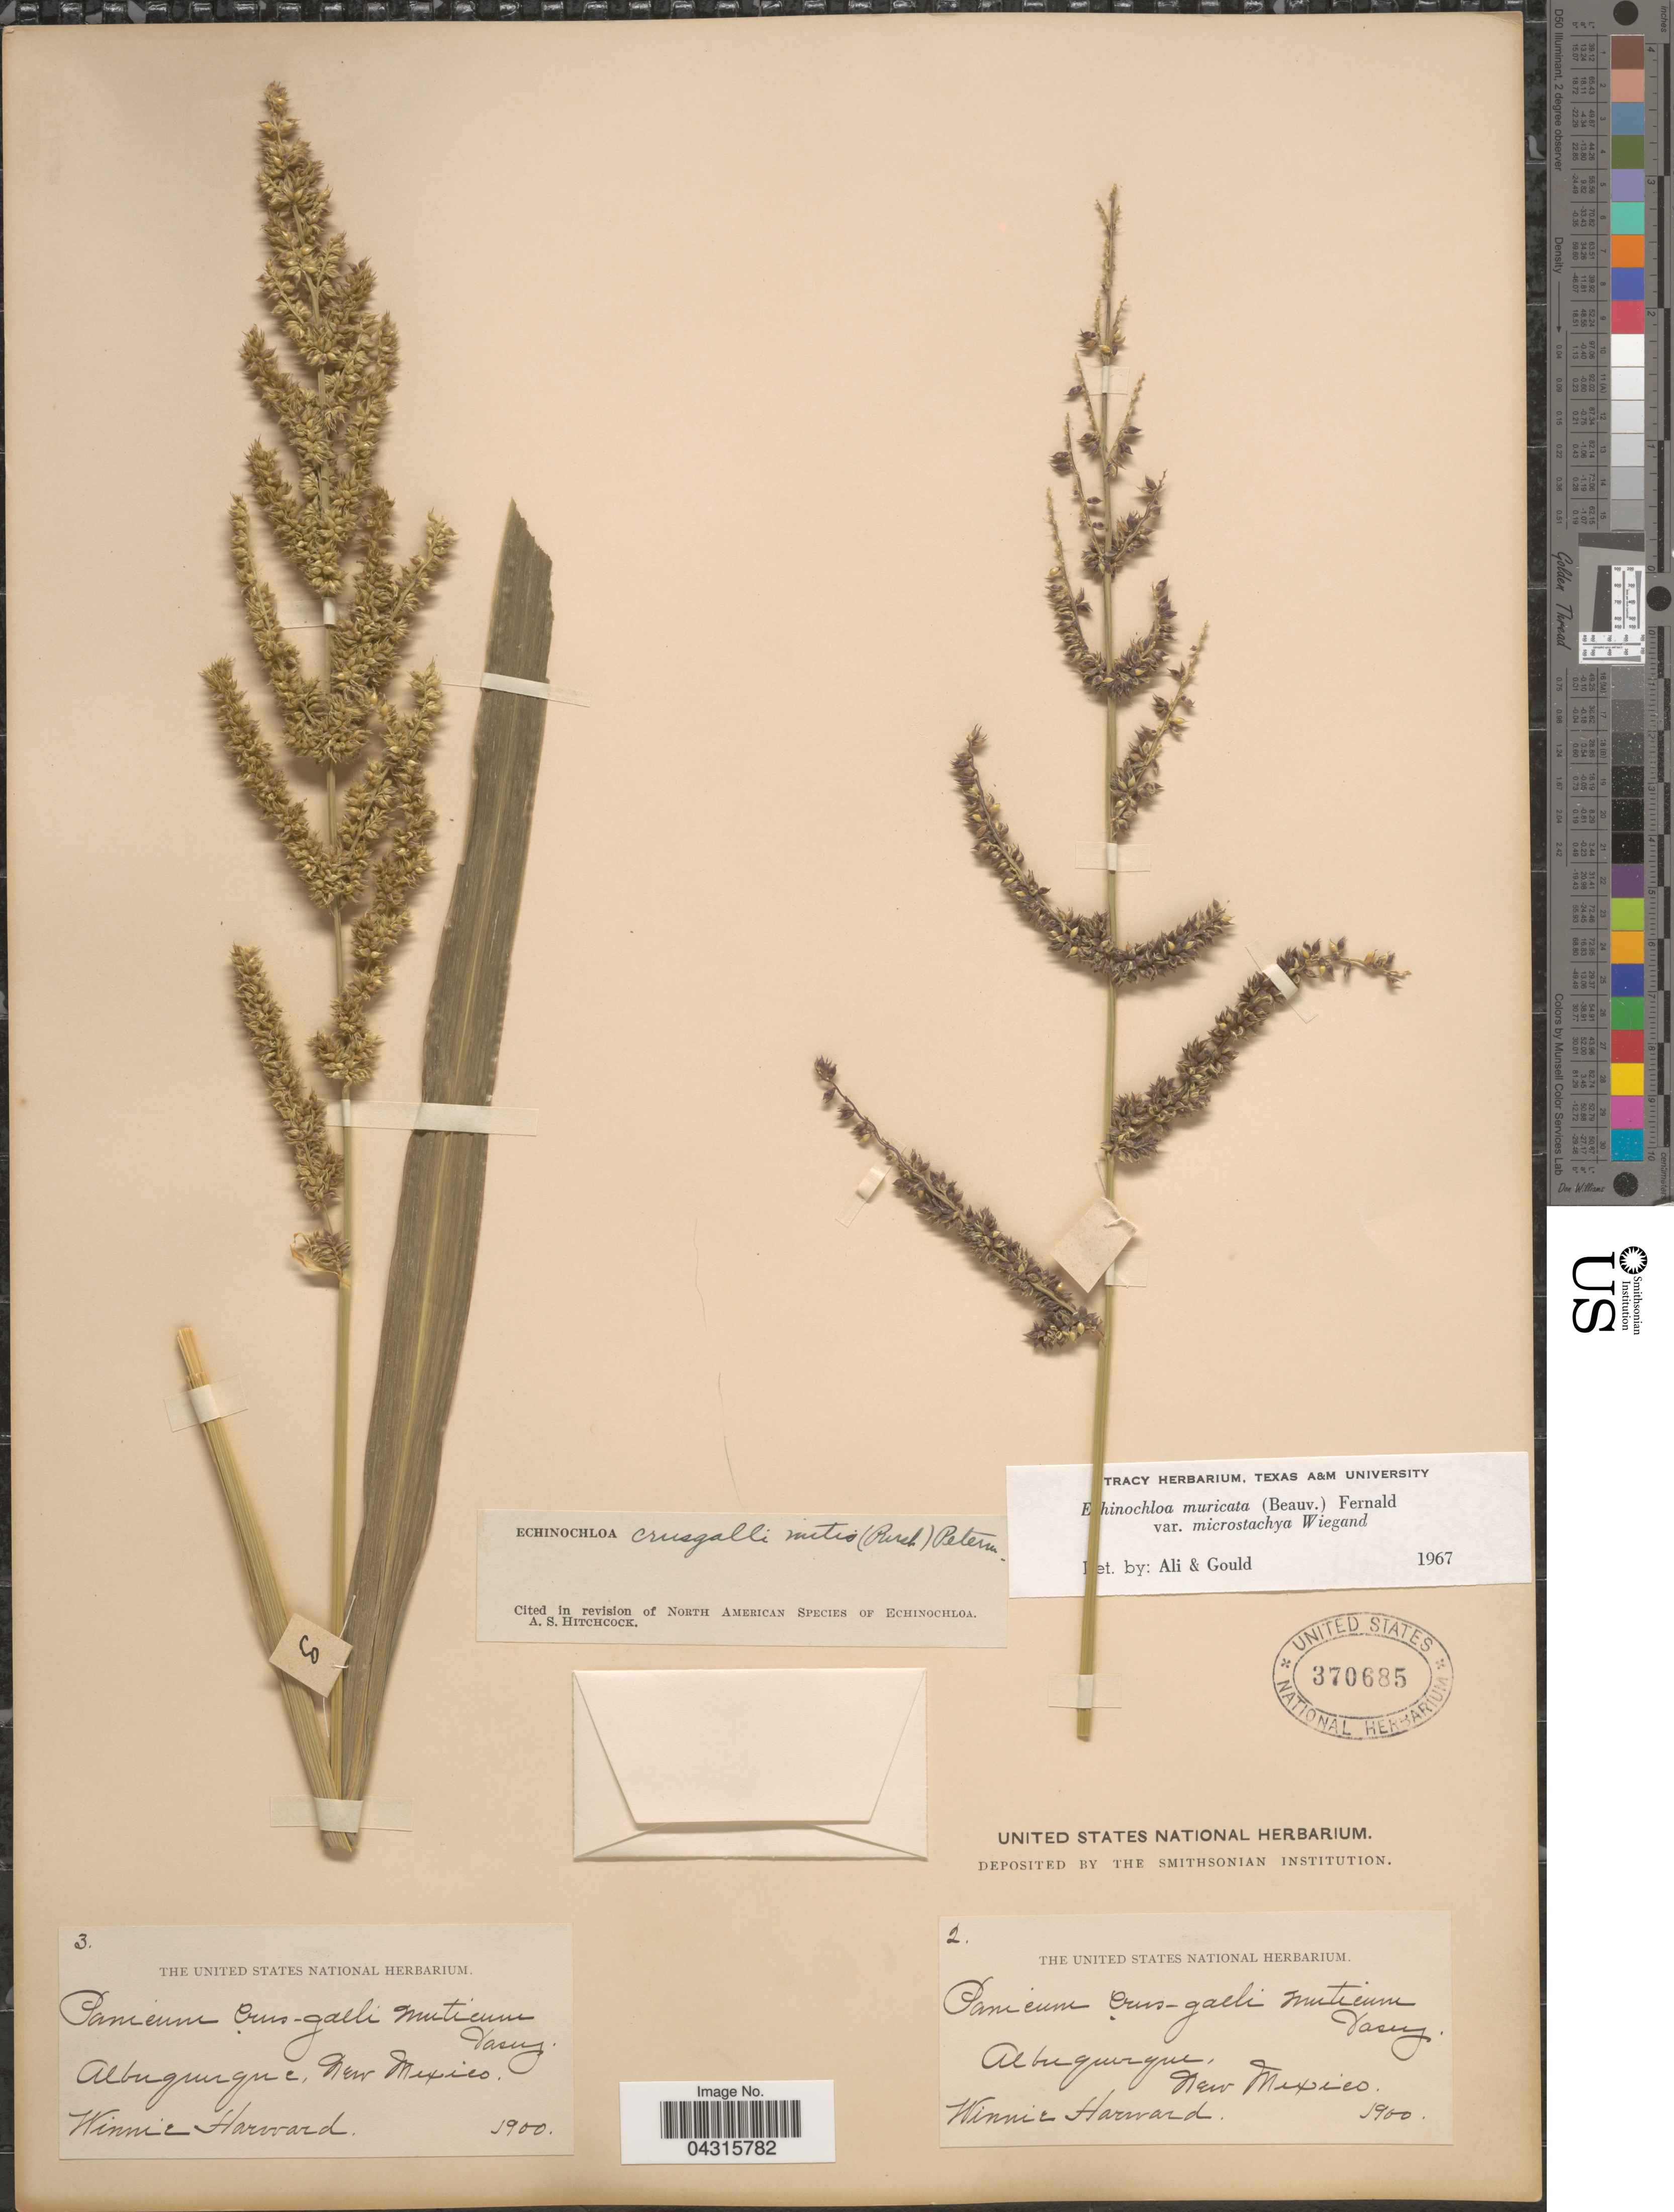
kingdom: Plantae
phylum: Tracheophyta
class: Liliopsida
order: Poales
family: Poaceae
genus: Echinochloa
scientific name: Echinochloa muricata var. microstachya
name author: Wiegand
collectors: W. Harward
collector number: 3/2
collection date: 1900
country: United States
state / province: New Mexico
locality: Albuquerque.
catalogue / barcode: US 370685